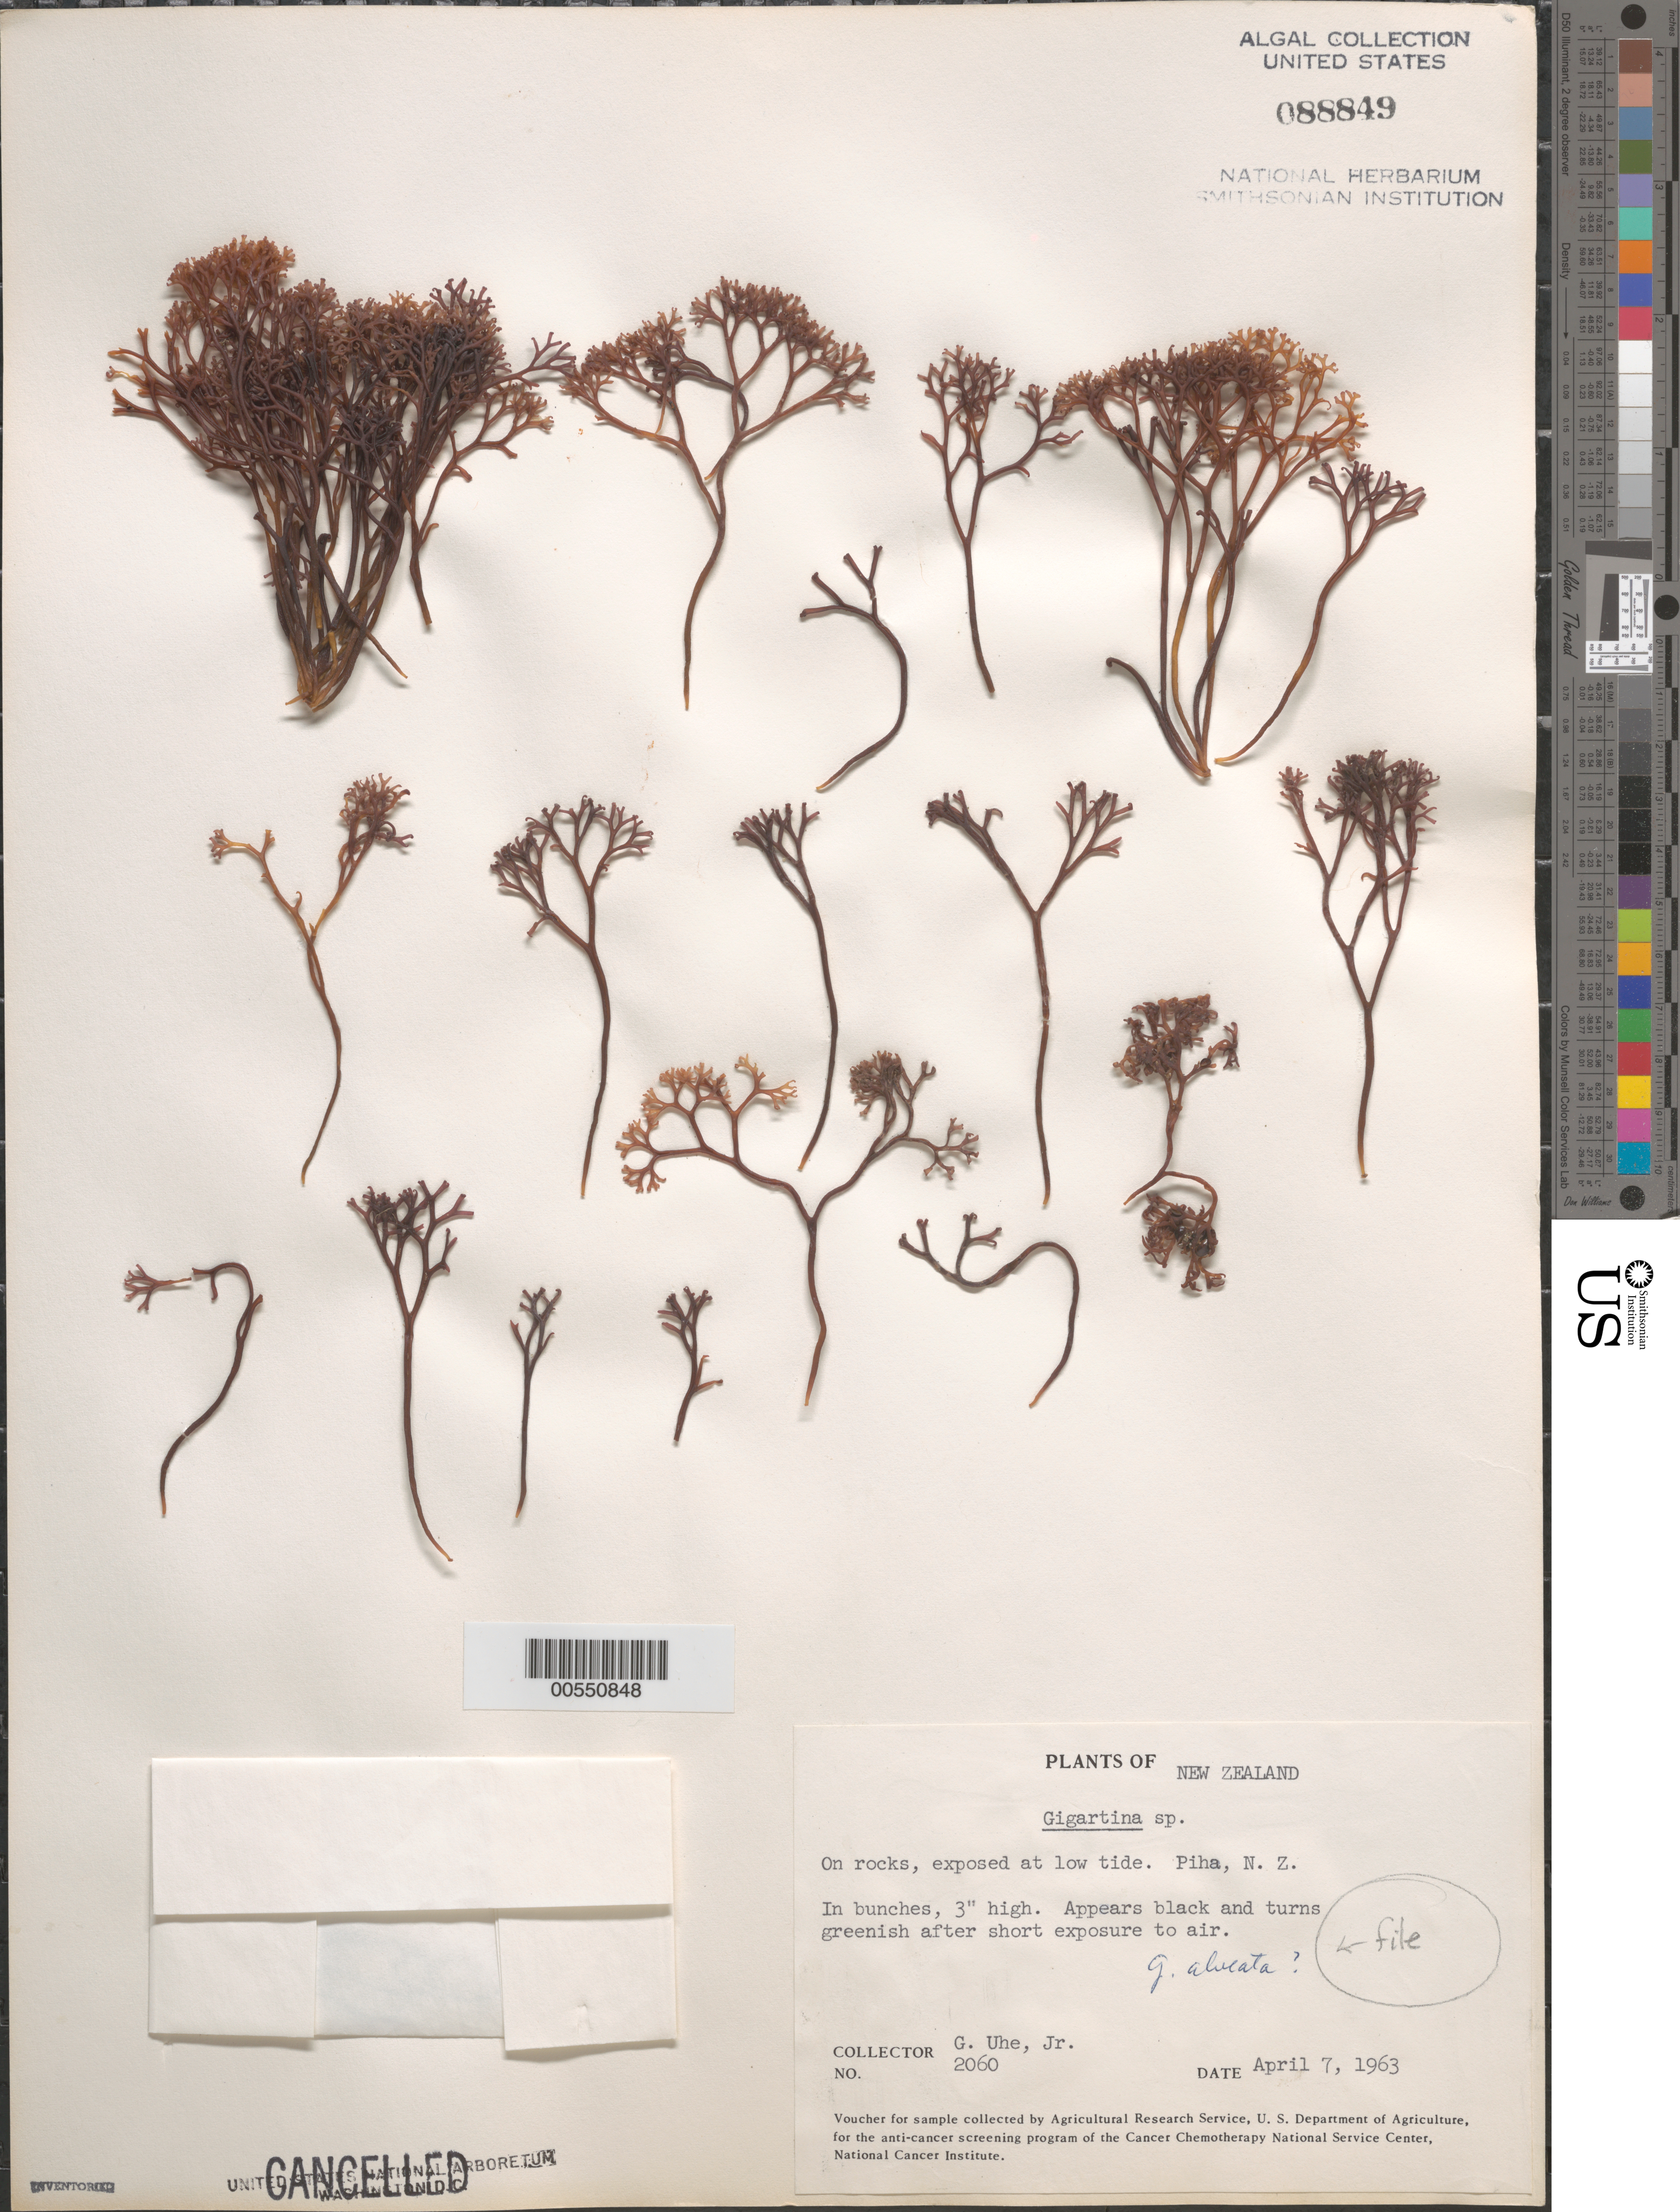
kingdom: Plantae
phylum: Rhodophyta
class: Florideophyceae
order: Gigartinales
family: Gigartinaceae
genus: Psilophycus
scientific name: Psilophycus alveatus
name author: (D. Turner) W.A. Nelson et al.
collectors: G. Uhe Jr.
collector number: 2060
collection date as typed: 07 Apr 1963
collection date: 1963-04-07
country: New Zealand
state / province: Taranaki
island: North Island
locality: Pihama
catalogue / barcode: US 88849